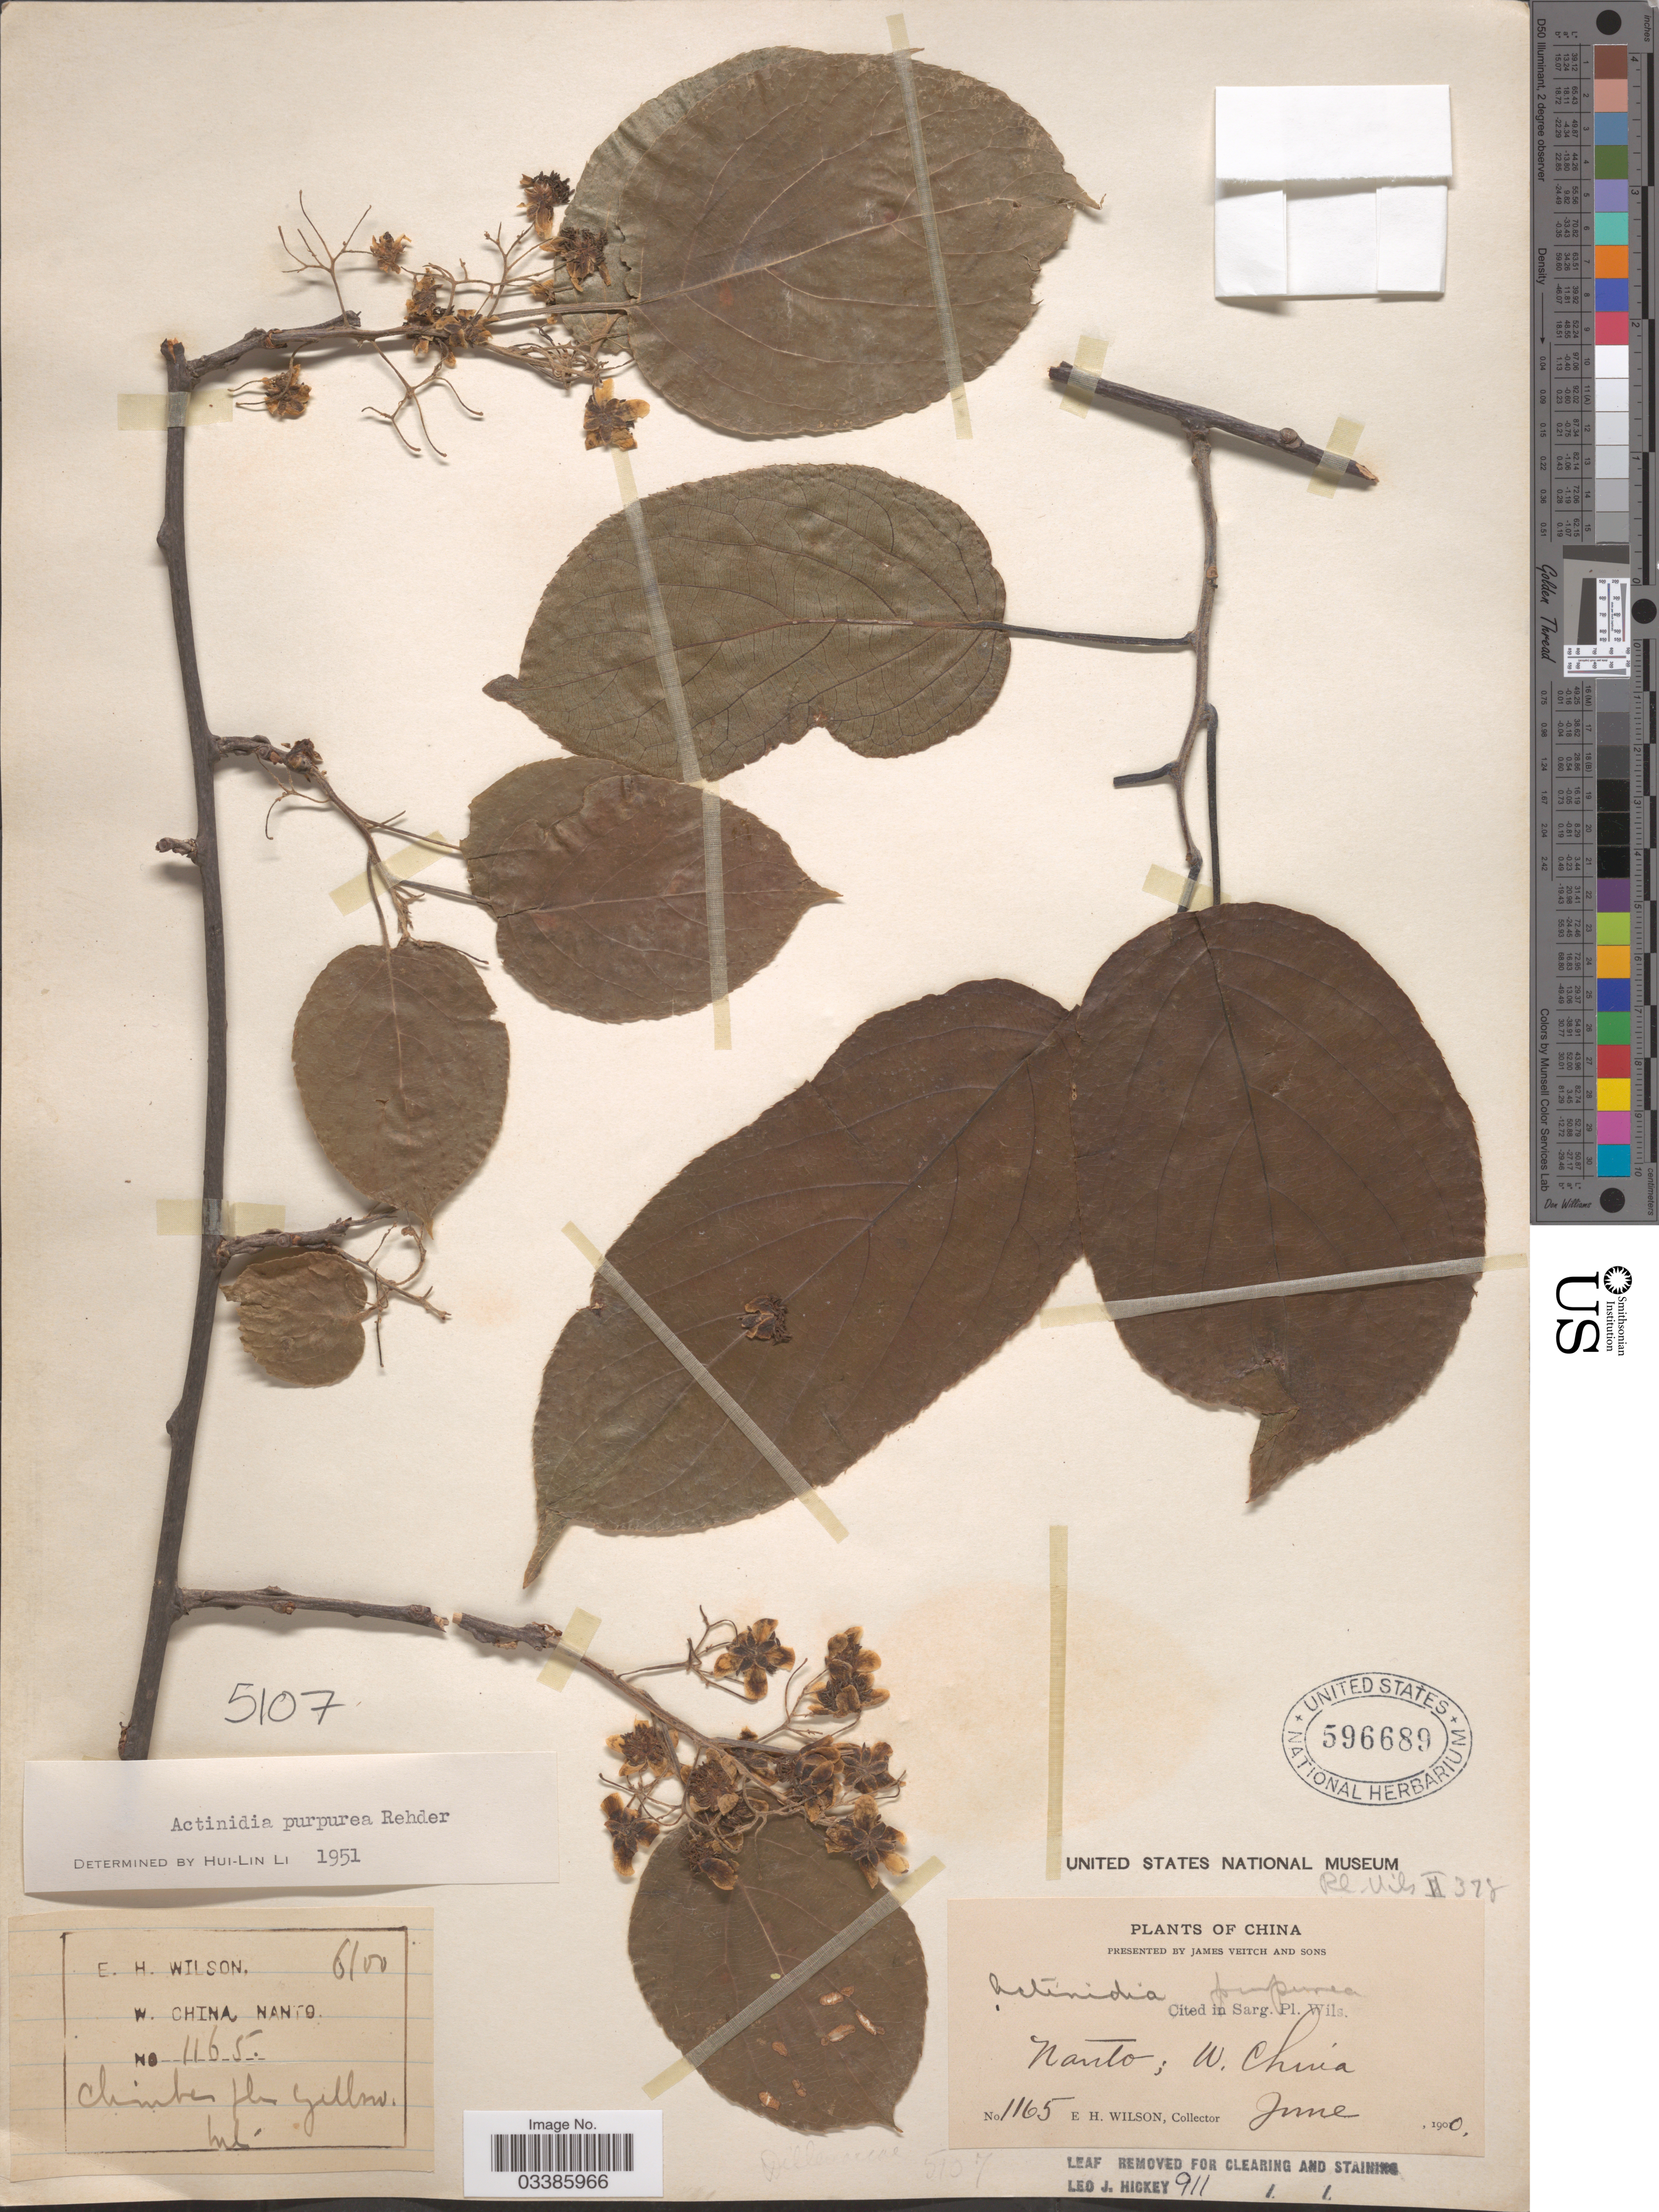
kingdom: Plantae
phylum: Tracheophyta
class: Magnoliopsida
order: Ericales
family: Actinidiaceae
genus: Actinidia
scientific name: Actinidia purpurea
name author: Rehder in Sarg.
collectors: E. Wilson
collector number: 1165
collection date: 1900-06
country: Taiwan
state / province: Nanto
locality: Nanto, W. China.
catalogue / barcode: US 596689